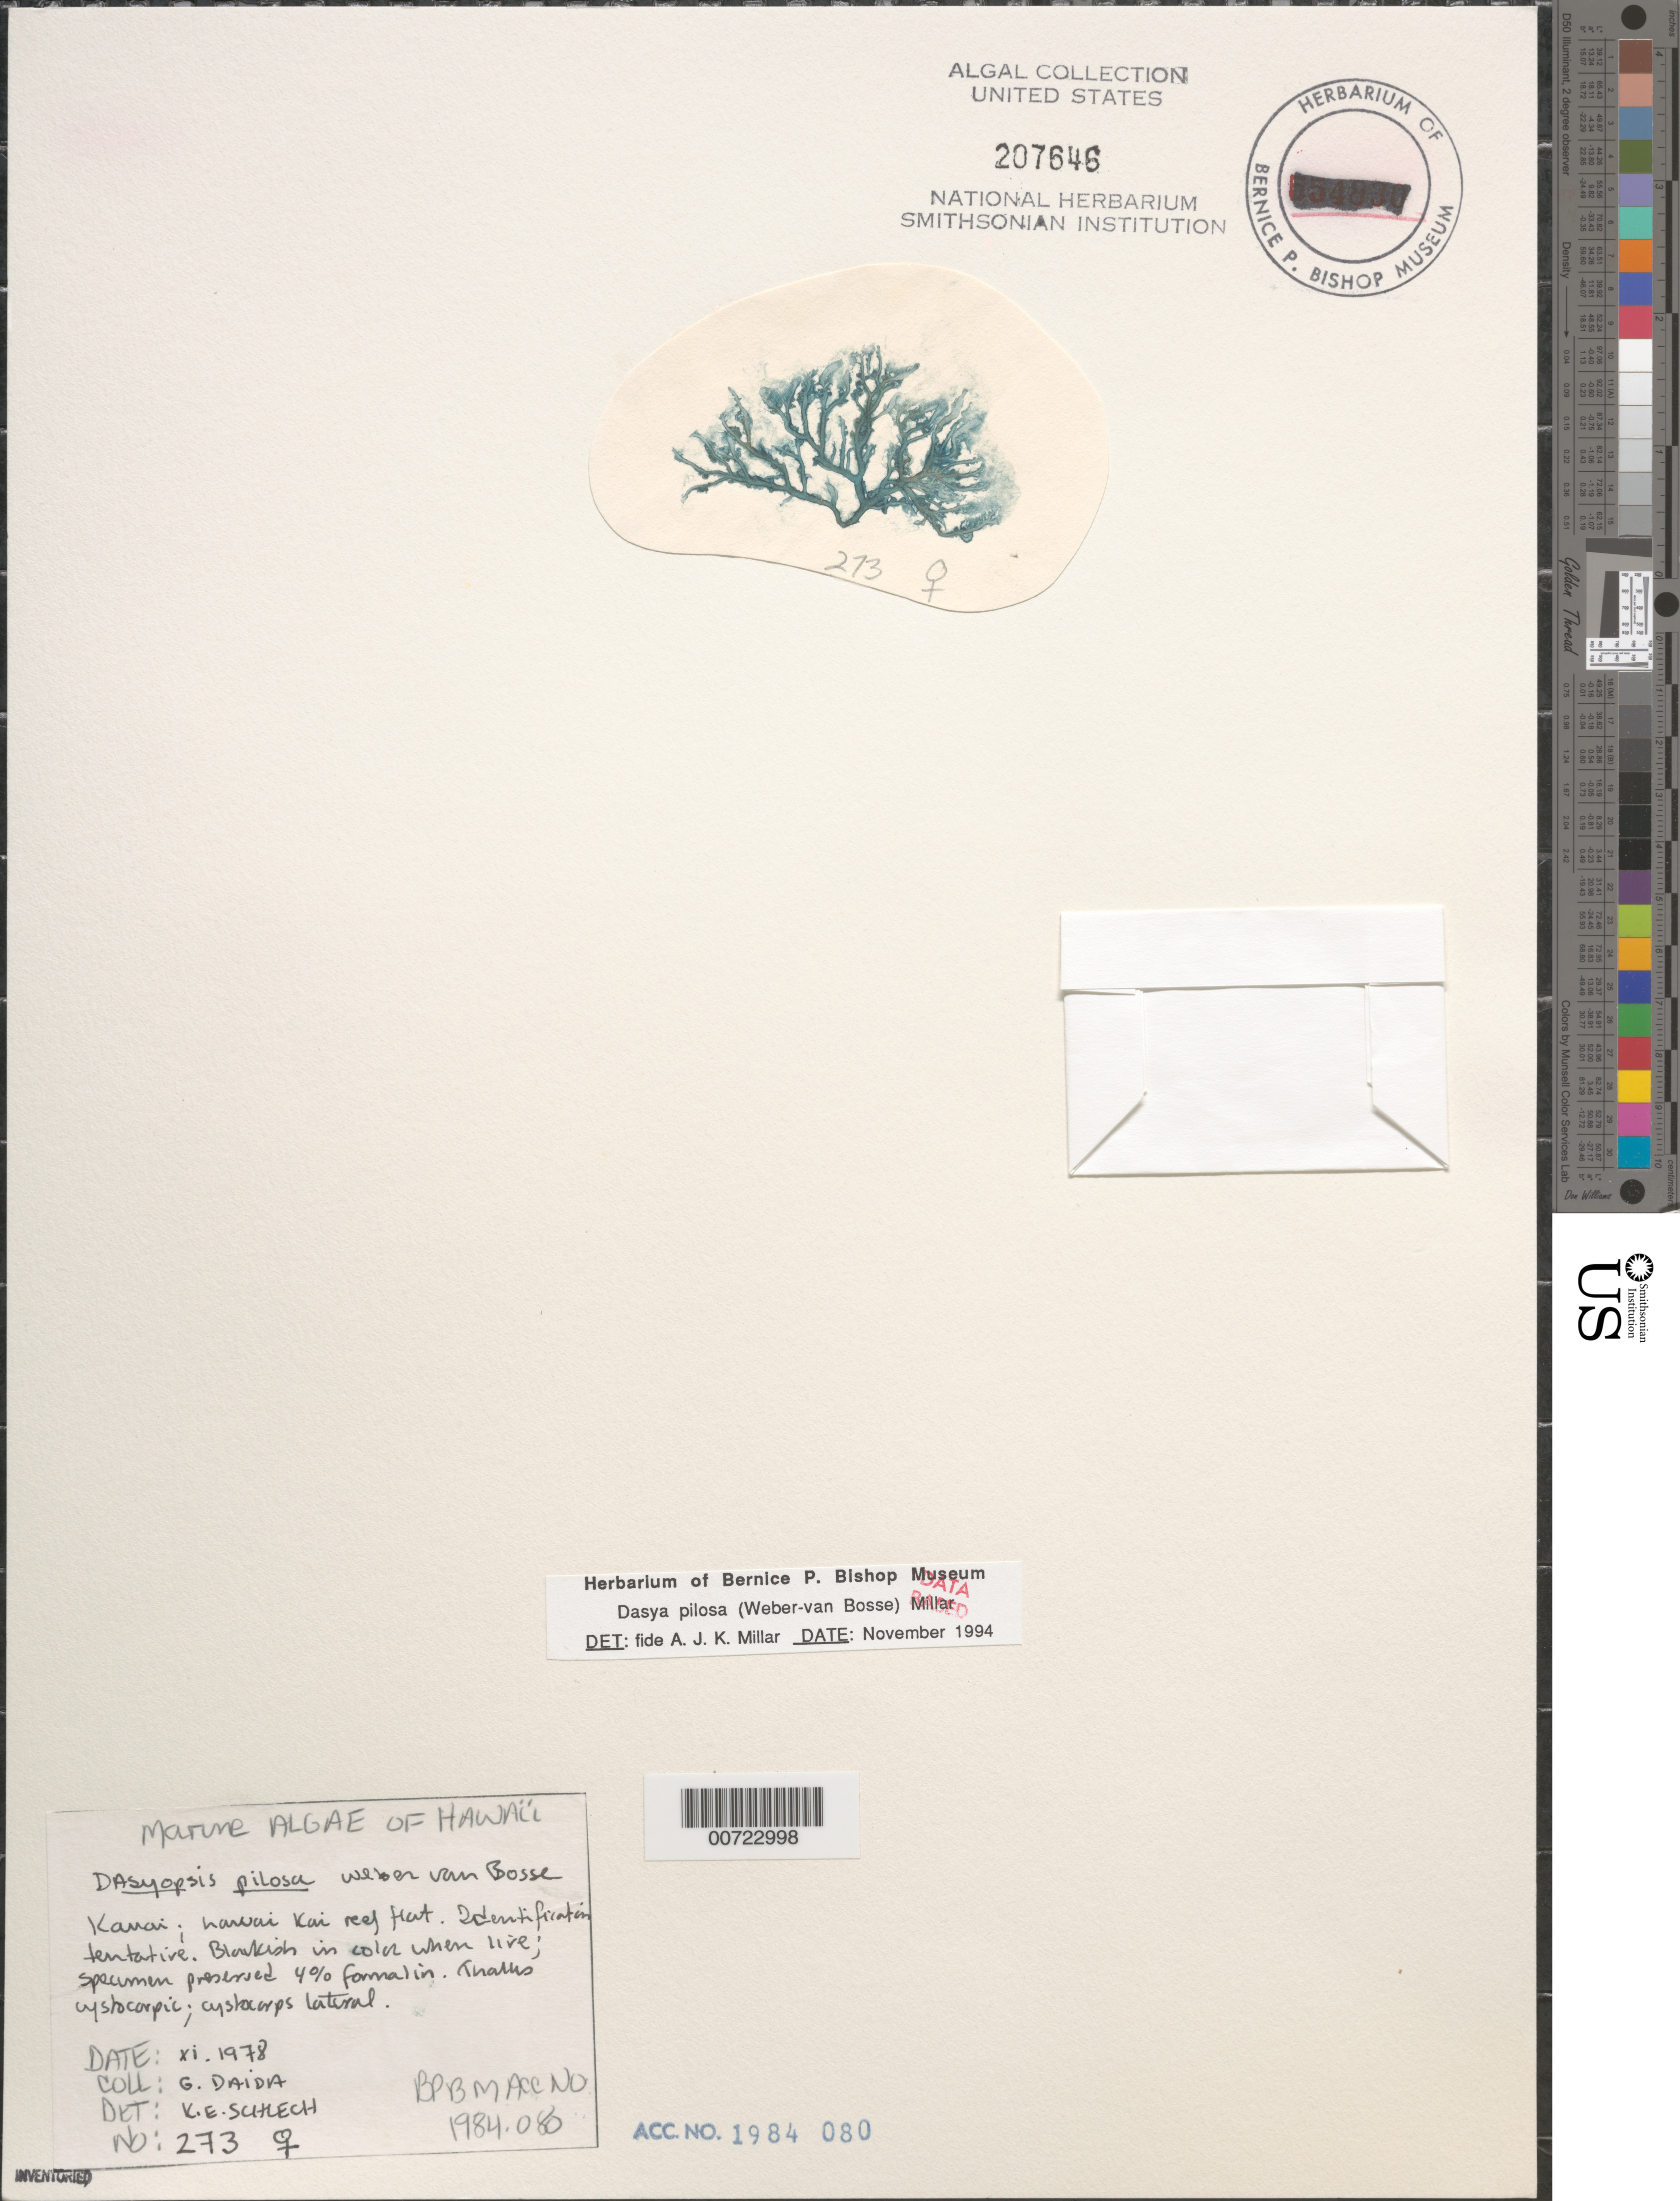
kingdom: Plantae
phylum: Rhodophyta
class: Florideophyceae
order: Ceramiales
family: Dasyaceae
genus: Dasya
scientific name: Dasya pedicellata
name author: (C. Agardh) C. Agardh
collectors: G. Daida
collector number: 273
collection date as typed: Nov 1978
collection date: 1978-11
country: United States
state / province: Hawaii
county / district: Kauai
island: Kaua'i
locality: Lawai Kai, reef flat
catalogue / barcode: US 207646